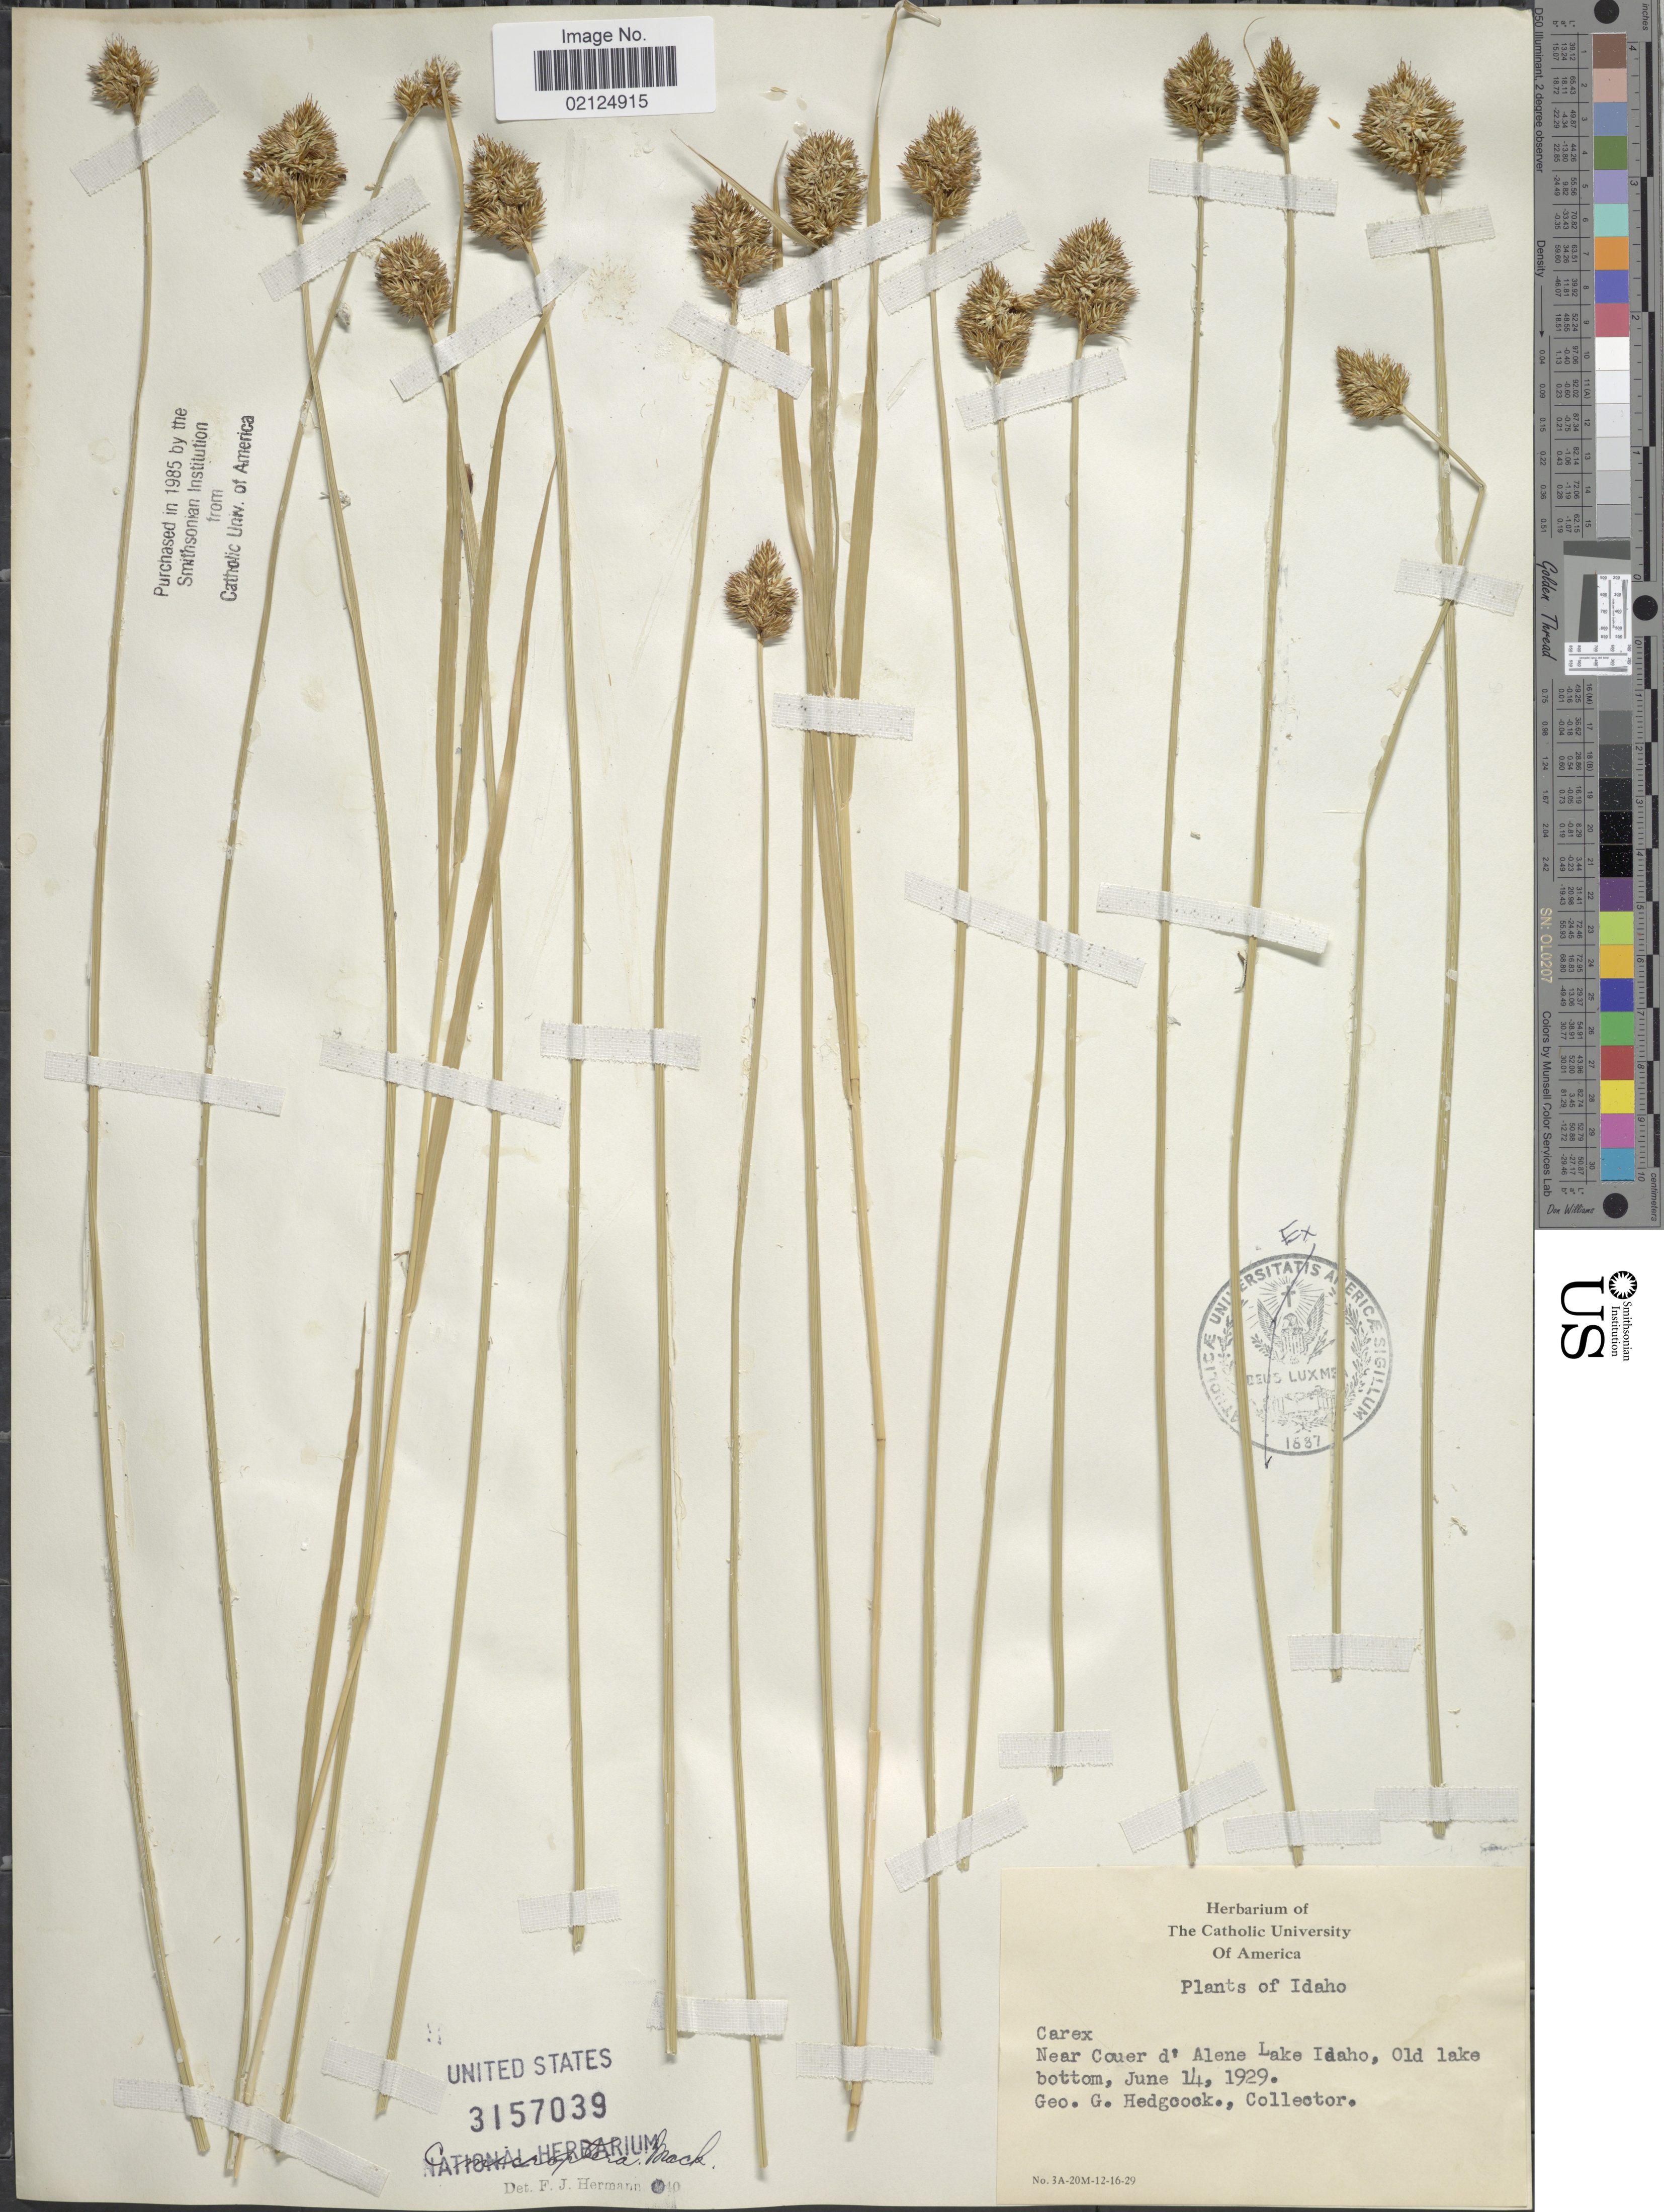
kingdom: Plantae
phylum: Tracheophyta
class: Liliopsida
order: Poales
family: Cyperaceae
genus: Carex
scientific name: Carex microptera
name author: Mack.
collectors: G. Hedgcock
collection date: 1929-06-14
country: United States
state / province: Idaho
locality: Near Couer d'Alene Lake Idaho, Old Lake bottom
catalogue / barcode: US 3157039